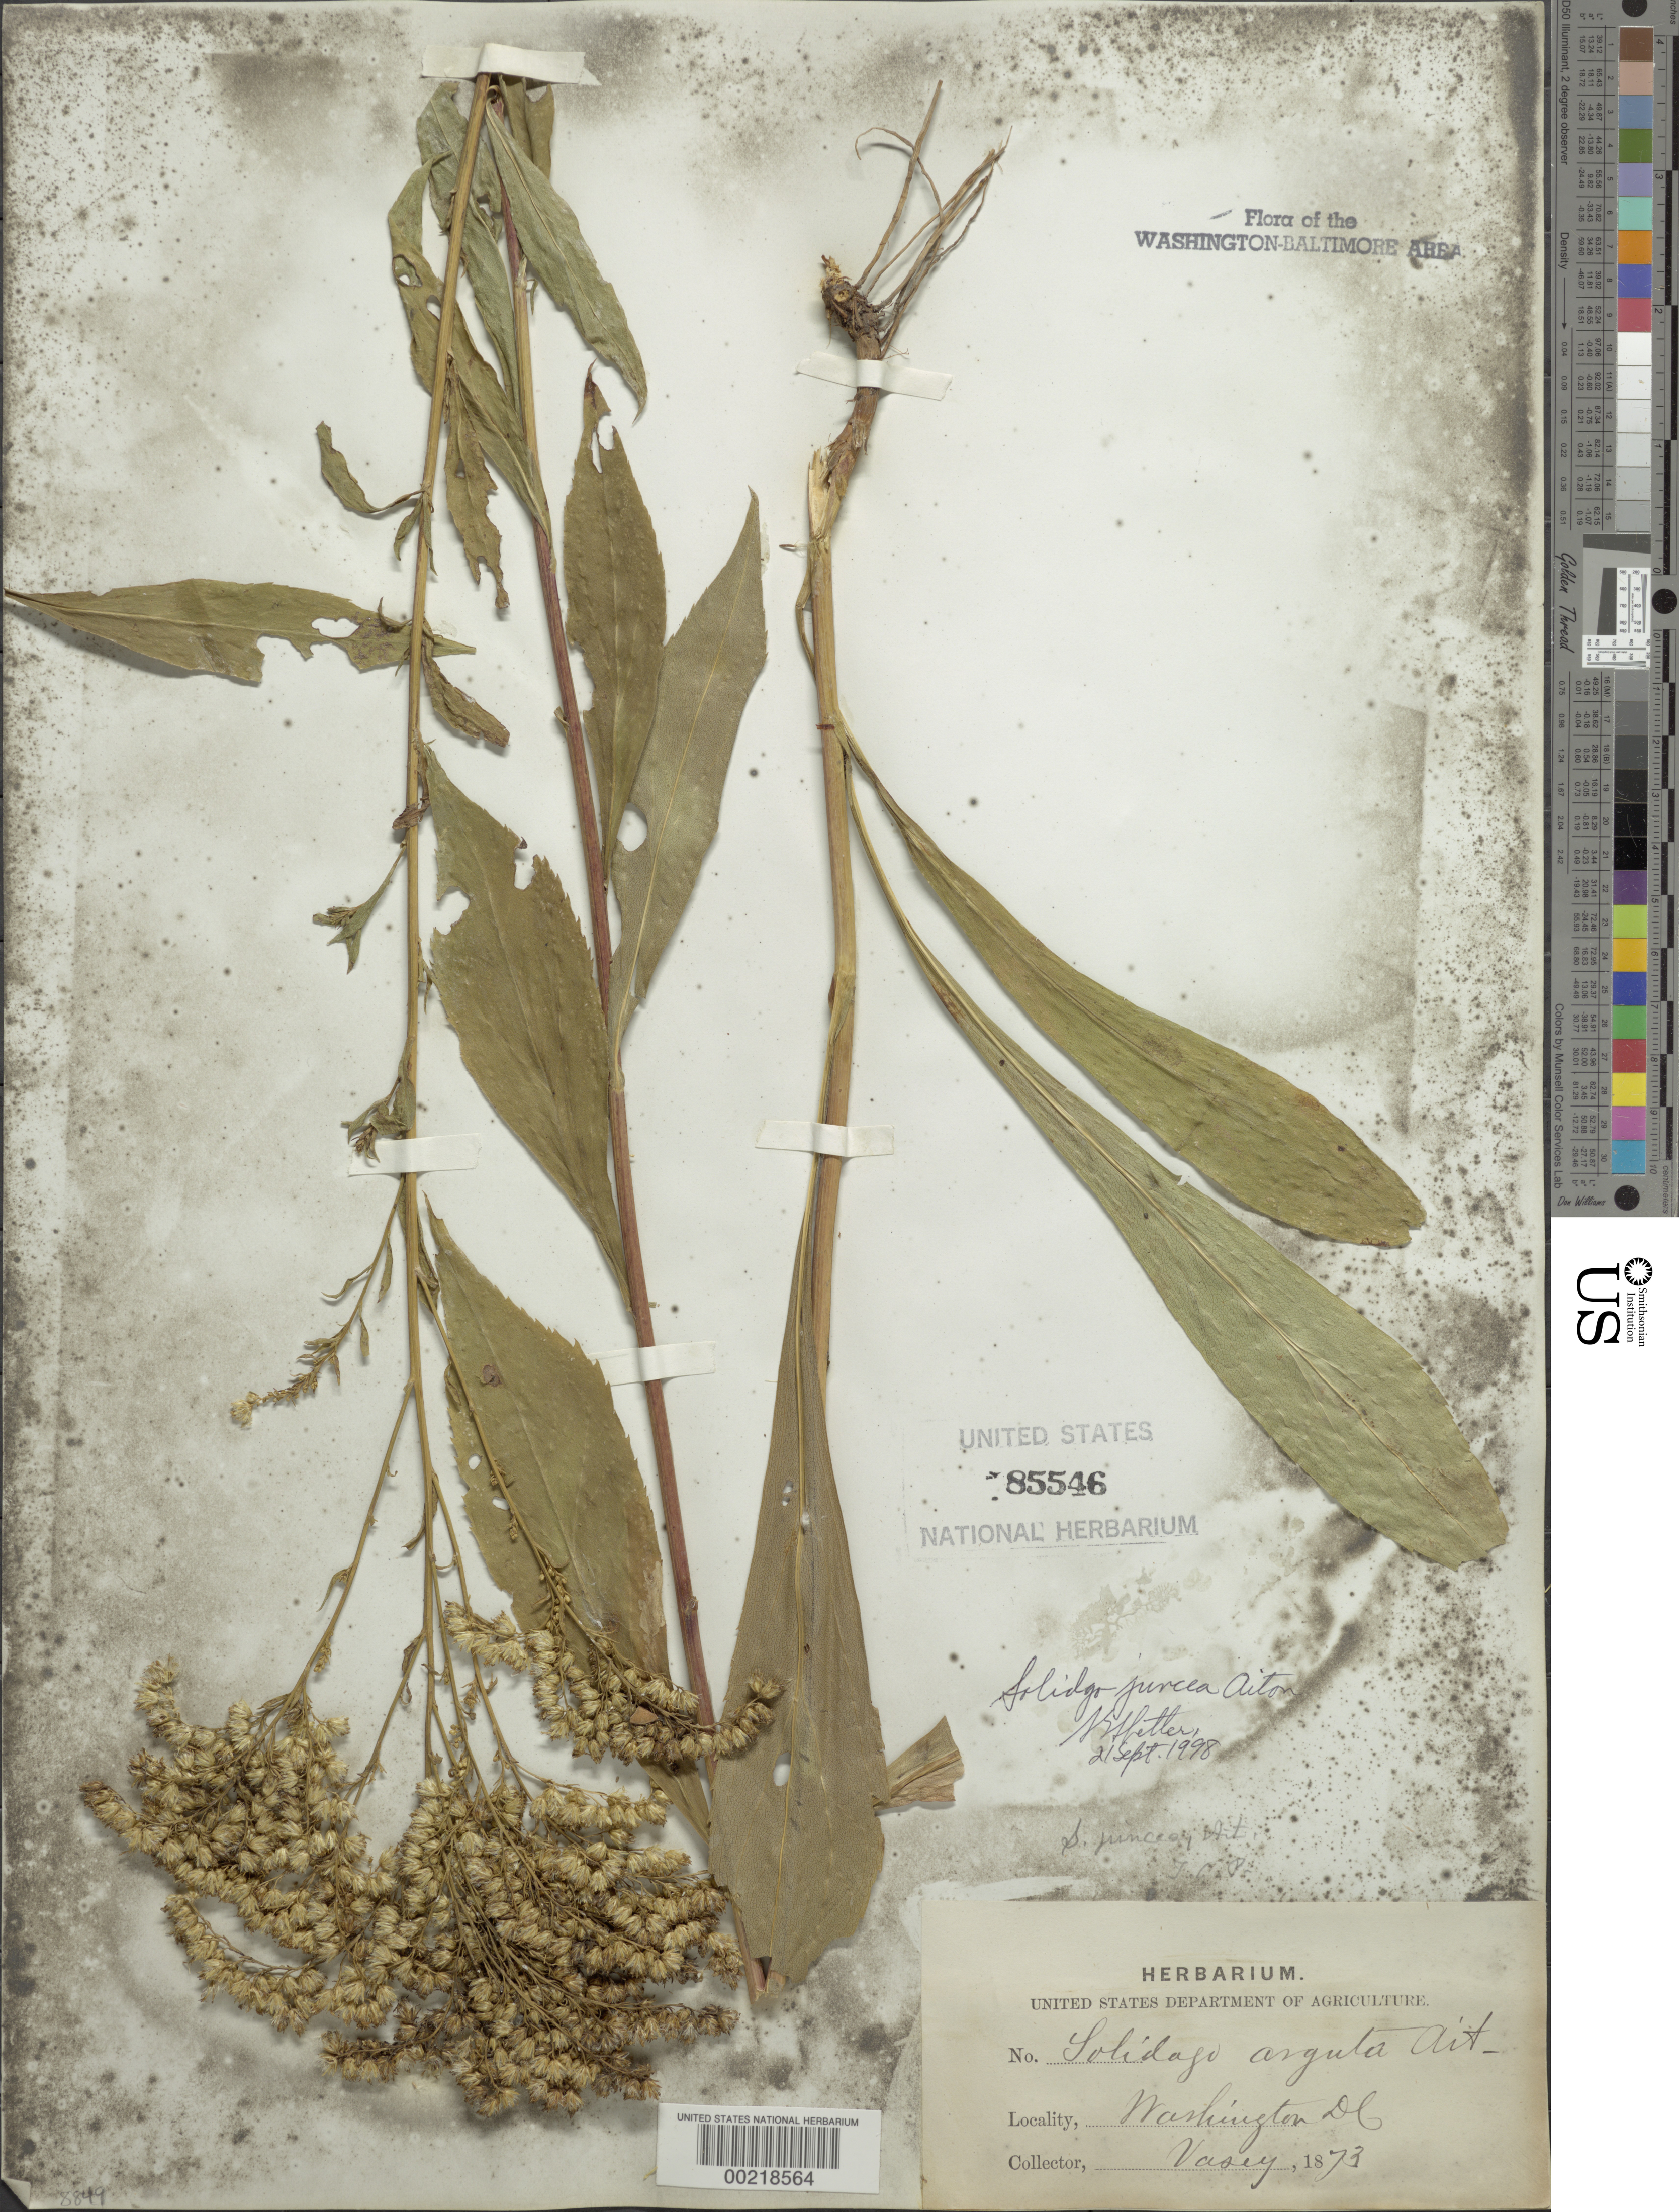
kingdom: Plantae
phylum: Tracheophyta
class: Magnoliopsida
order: Asterales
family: Asteraceae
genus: Solidago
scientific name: Solidago juncea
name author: Aiton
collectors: G. Vasey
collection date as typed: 1873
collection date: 1873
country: United States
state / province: District of Columbia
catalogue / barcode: US 85546